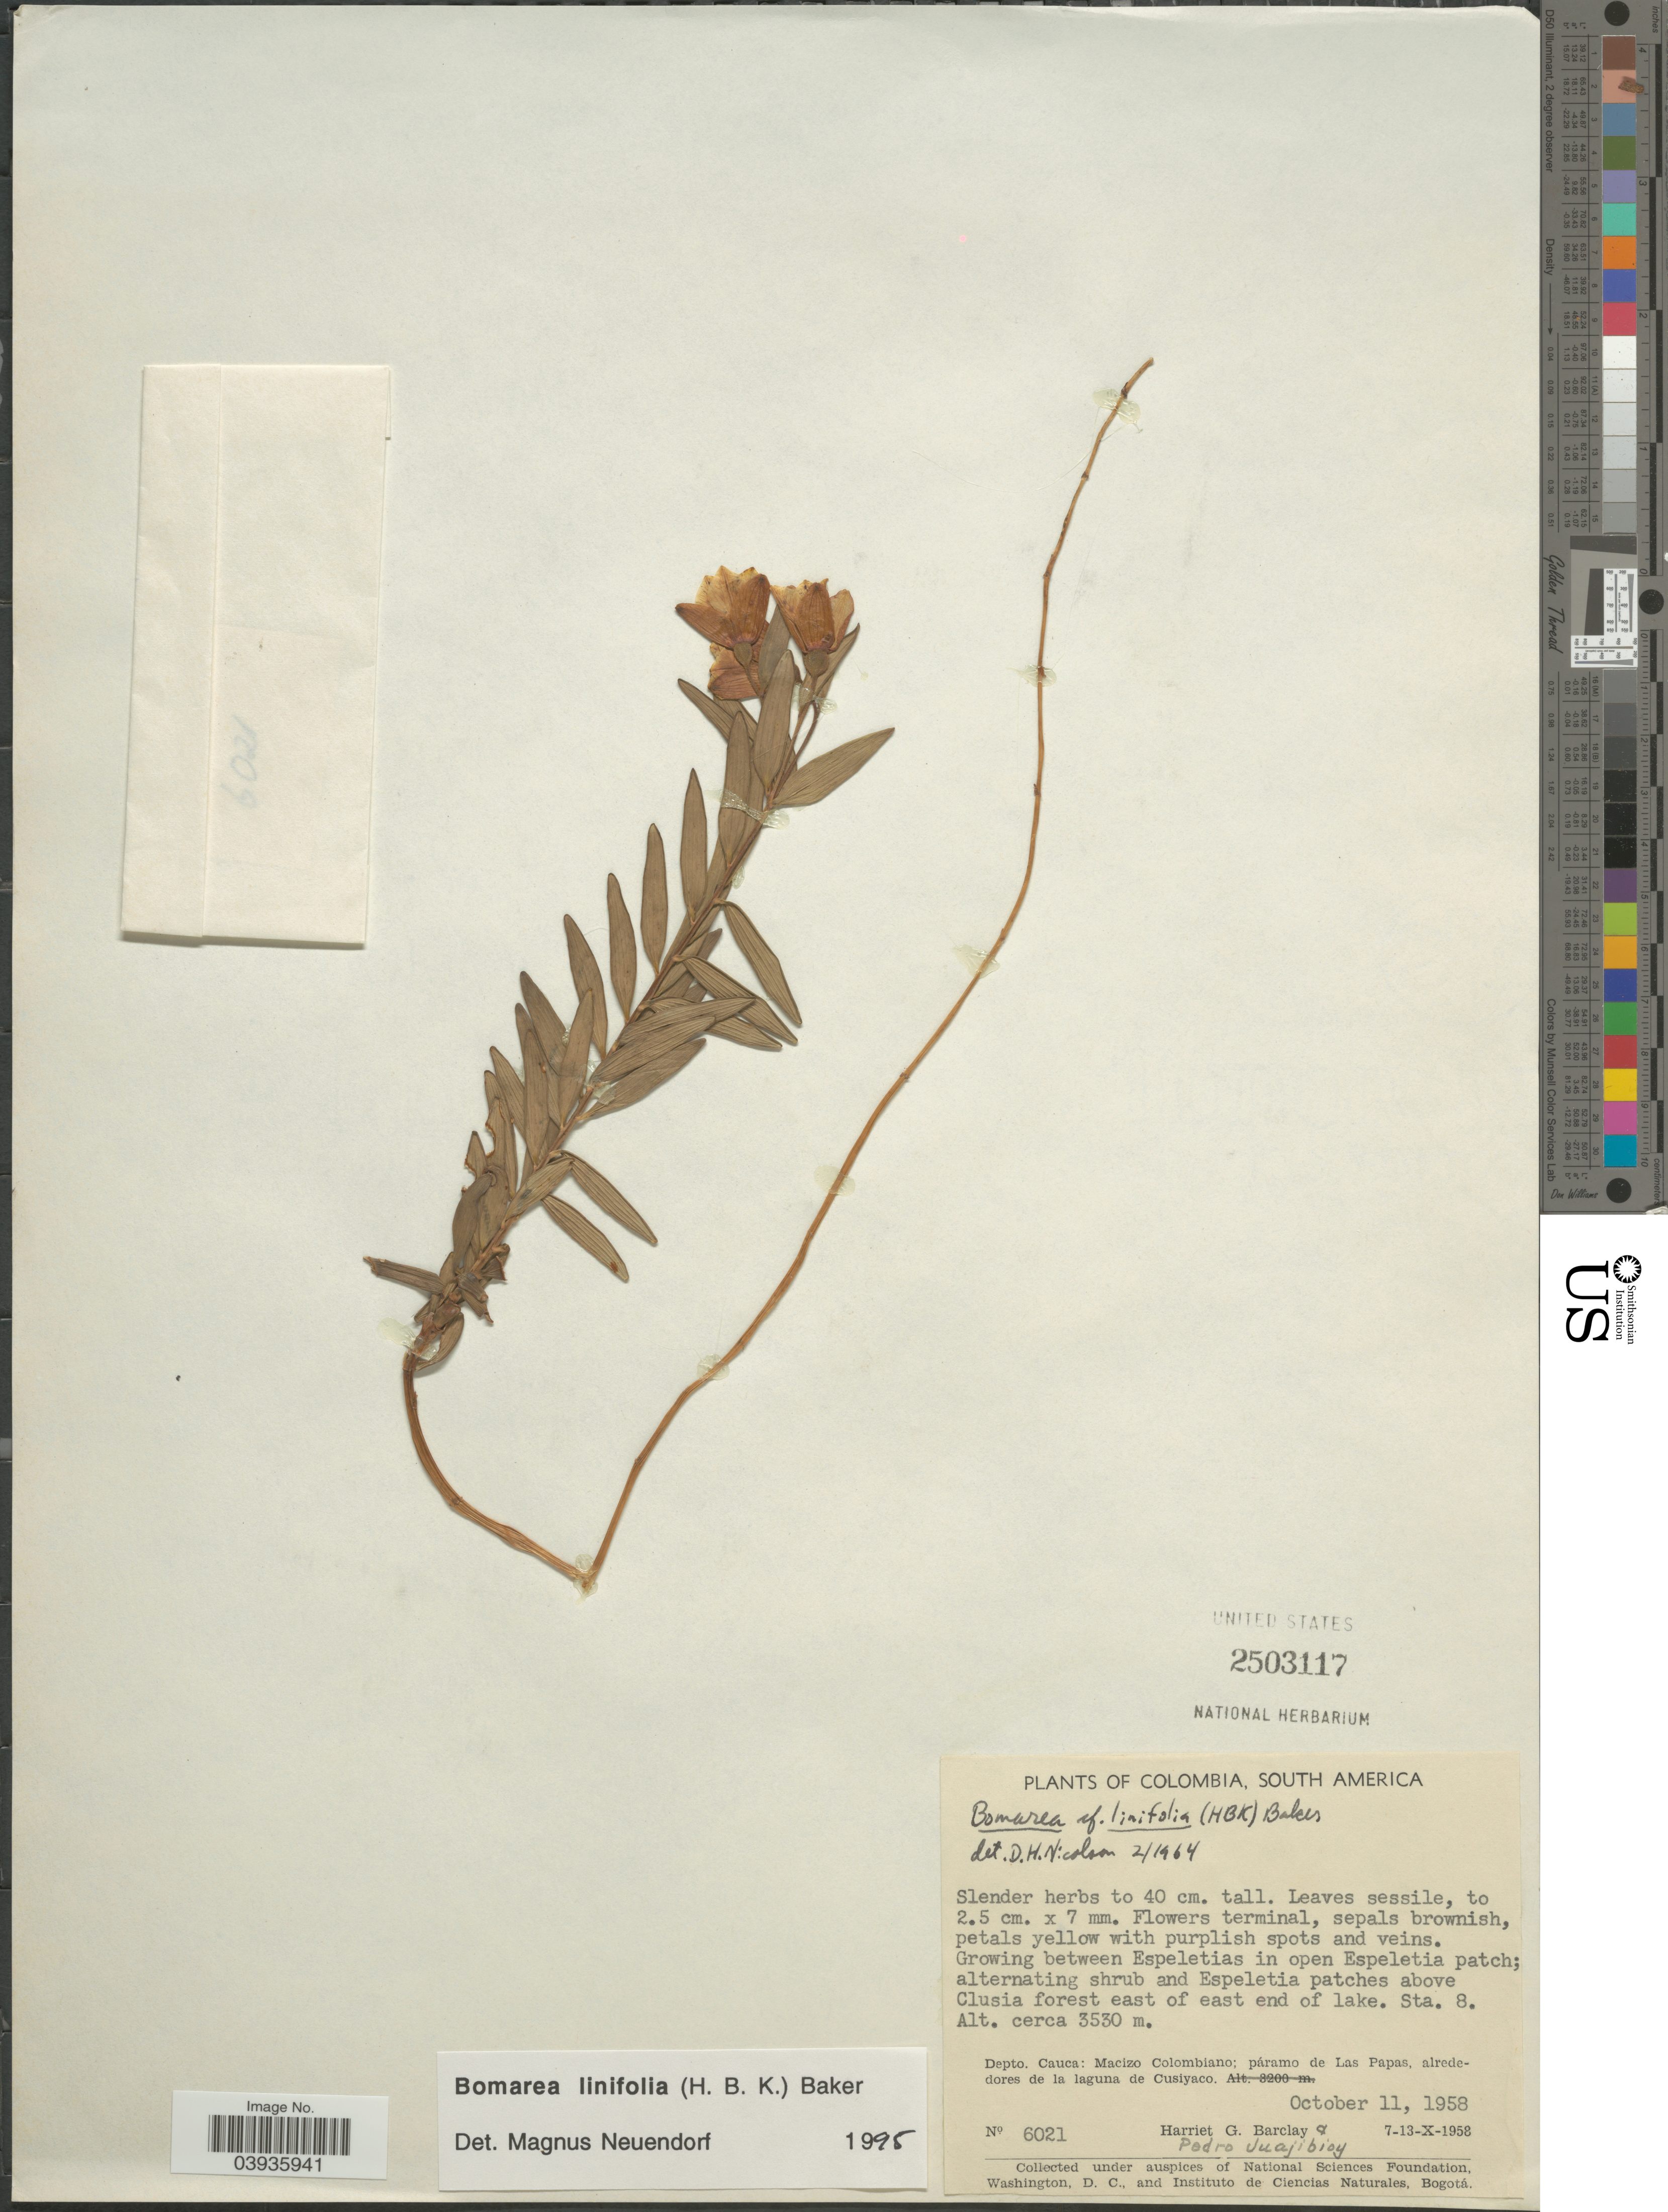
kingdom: Plantae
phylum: Tracheophyta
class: Liliopsida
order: Liliales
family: Alstroemeriaceae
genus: Bomarea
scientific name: Bomarea linifolia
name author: (Kunth) Baker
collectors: H. G. Barclay & P. Juajibioy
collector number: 6021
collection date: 1958-10-11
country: Colombia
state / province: Cauca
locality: Dept. Cauca: Macizo Colombiano; páramo de Las Papas, alrededores de la laguna de Cusiyaco. Clusia forest east of east end of lake. Sta. 8.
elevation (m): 3530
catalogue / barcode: US 2503117